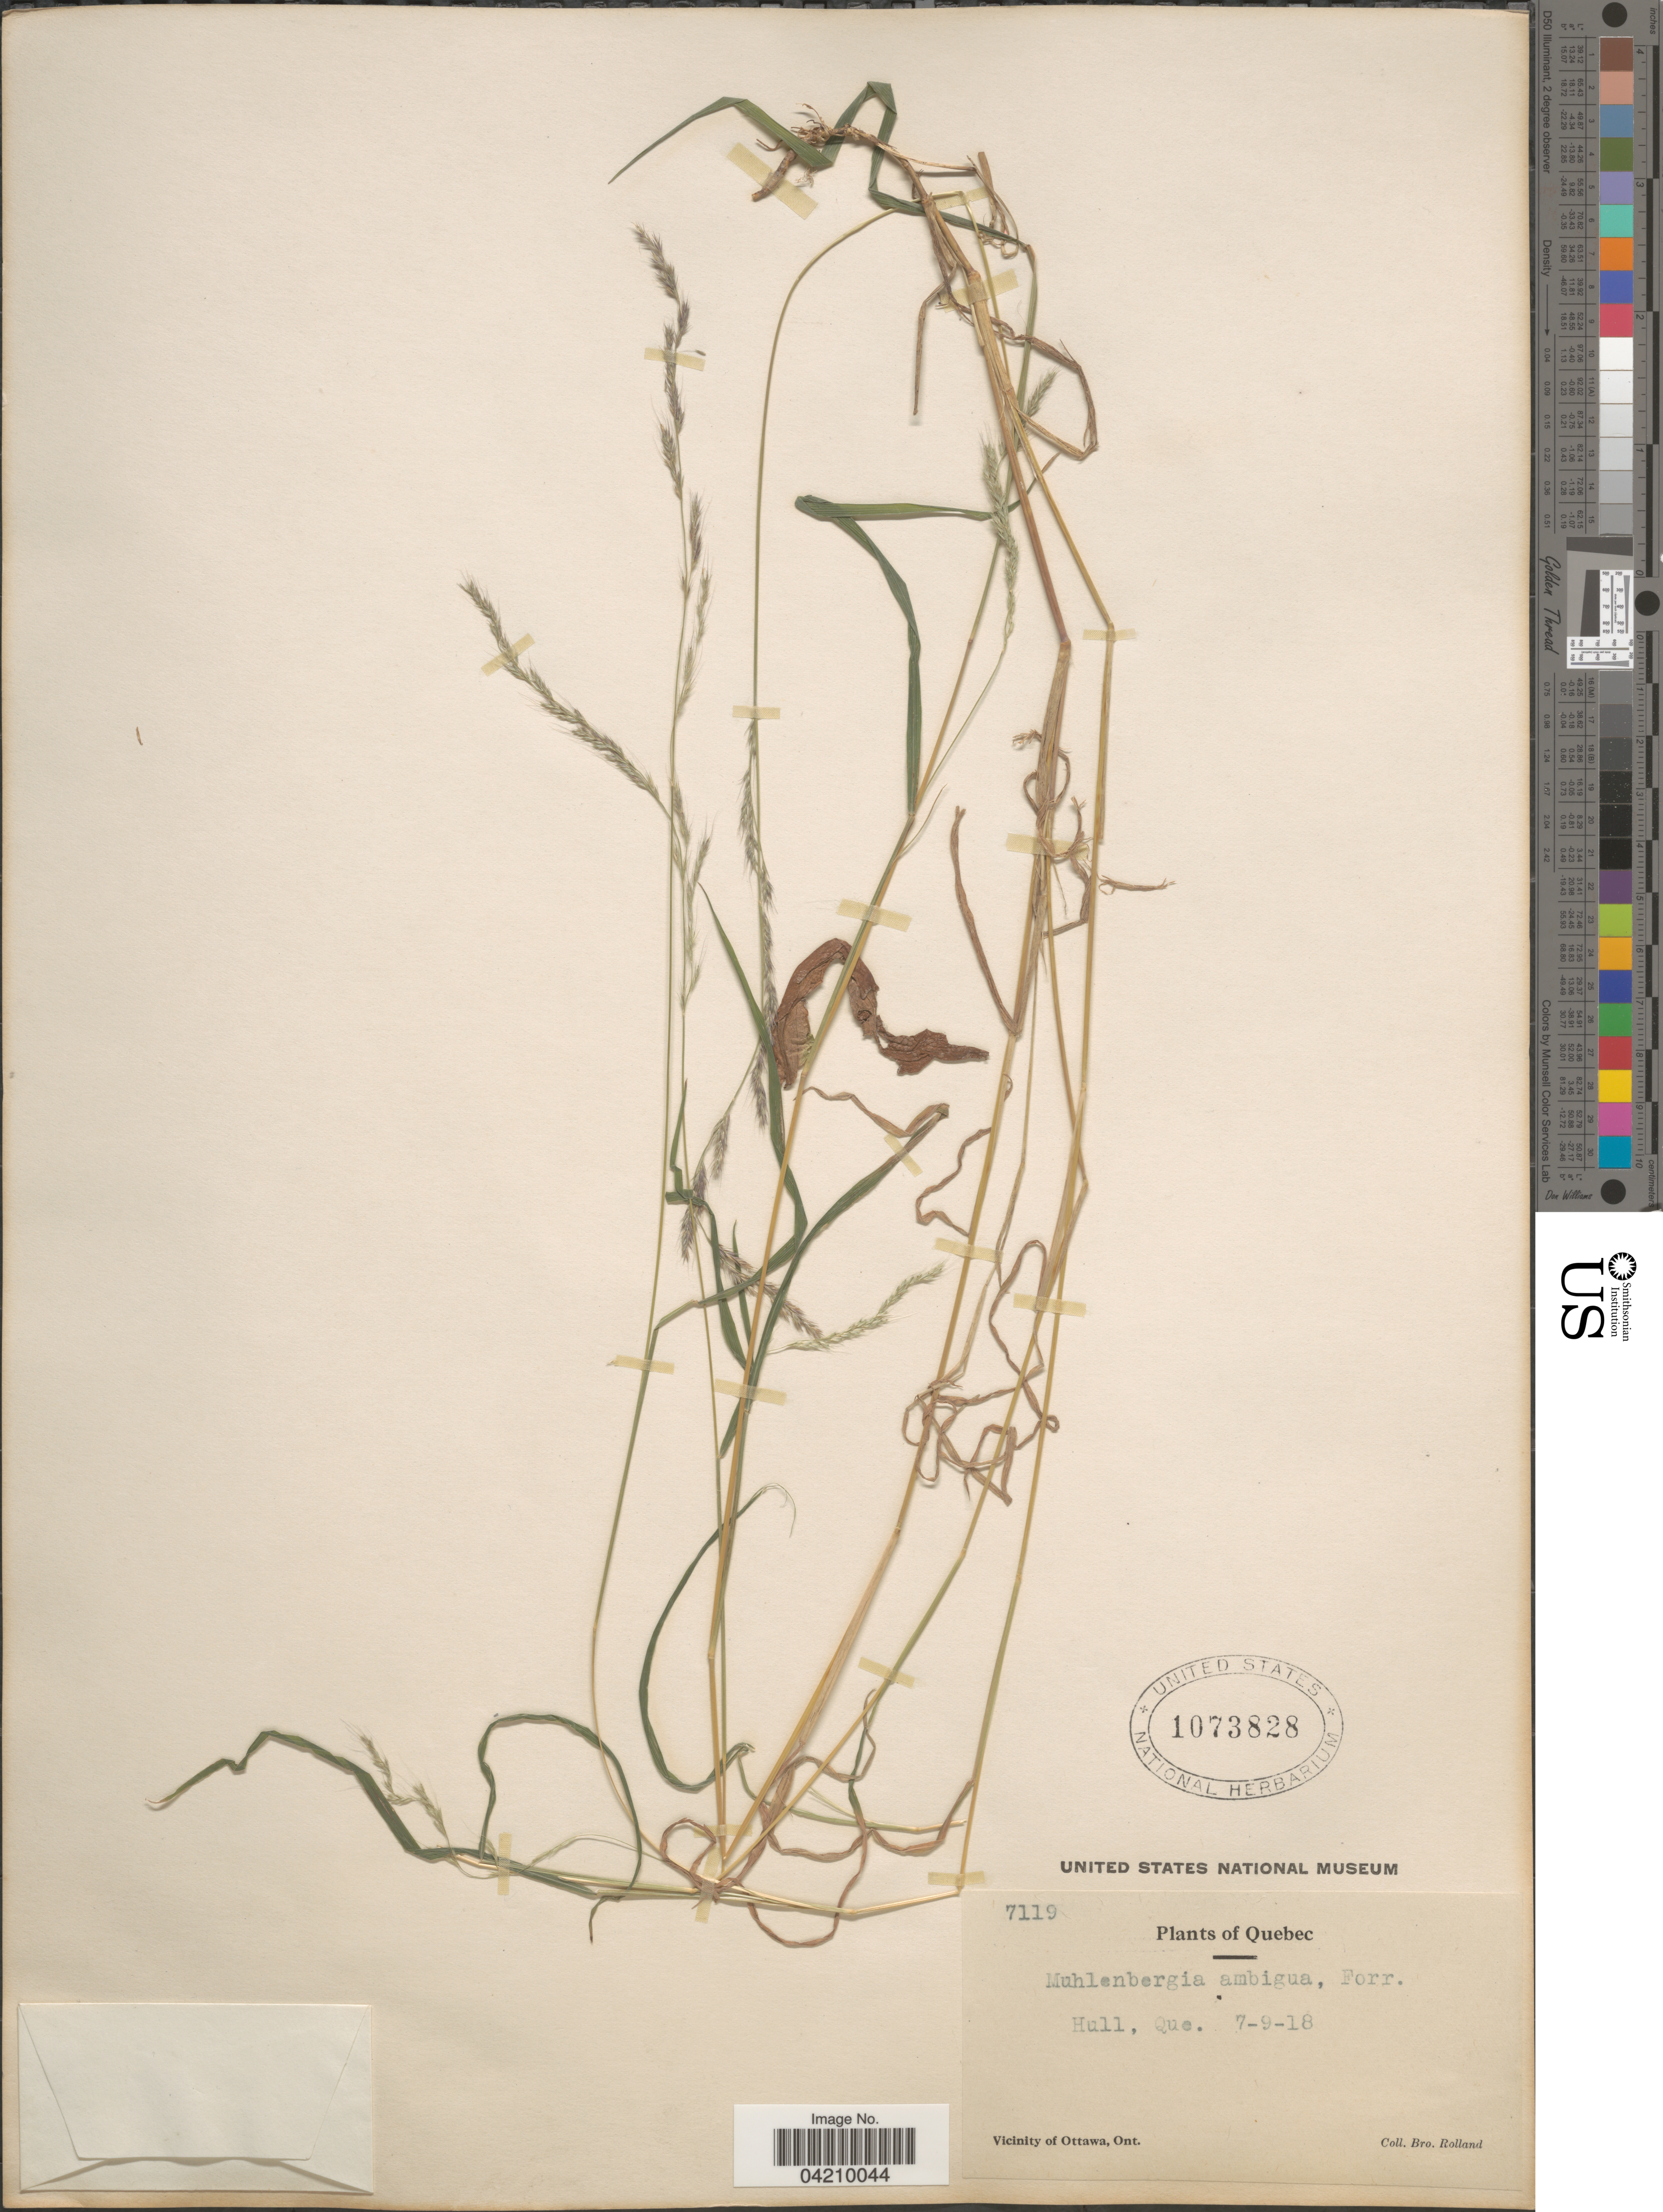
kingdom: Plantae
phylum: Tracheophyta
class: Liliopsida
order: Poales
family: Poaceae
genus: Muhlenbergia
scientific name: Muhlenbergia mexicana var. filiformis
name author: (Torr.) Scribn.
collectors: B. Rolland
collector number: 7119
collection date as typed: Transcribed d/m/y: 9/7/18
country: Canada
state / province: Quebec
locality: Hull. Vicinity of Ottawa, Ont.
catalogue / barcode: US 1073828